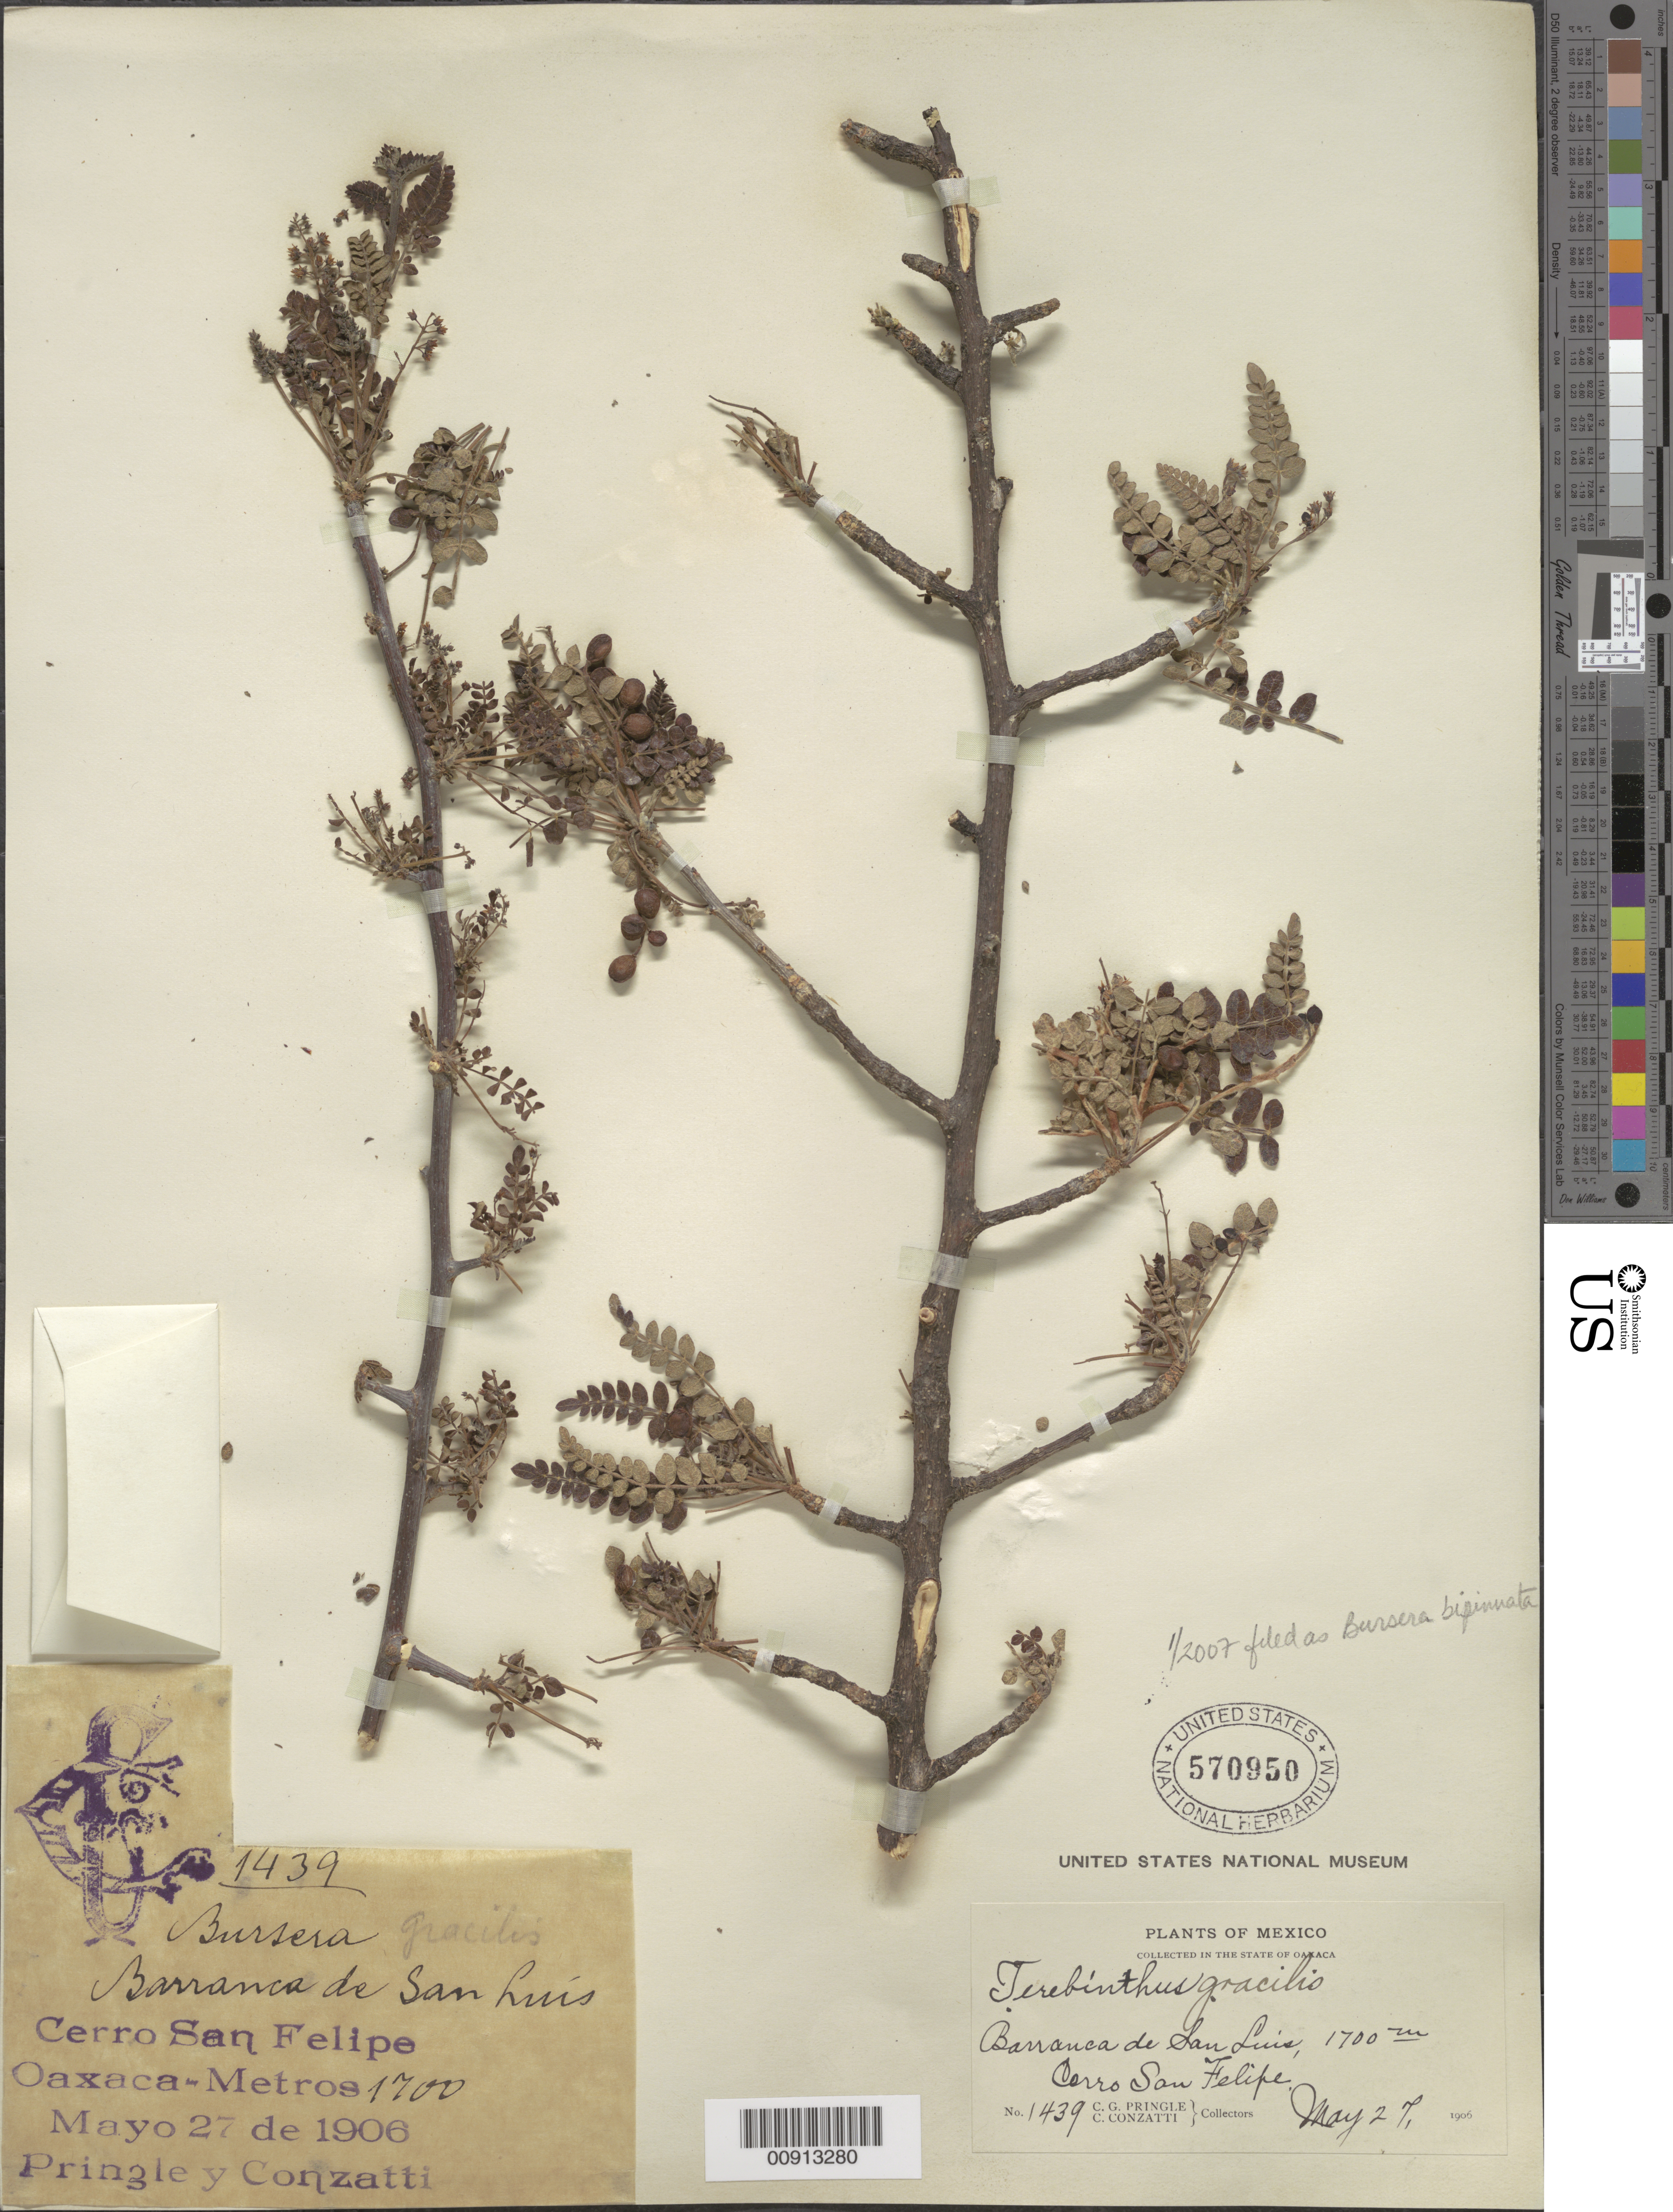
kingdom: Plantae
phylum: Tracheophyta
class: Magnoliopsida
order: Sapindales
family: Burseraceae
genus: Bursera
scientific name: Bursera bipinnata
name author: Engl.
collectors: C. G. Pringle & C. Conzatti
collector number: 1439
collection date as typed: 27 May 1906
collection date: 1906-05-27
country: Mexico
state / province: Oaxaca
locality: Barranca de San Luis, Cerro San Felipe, State Oaxaca.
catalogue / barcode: US 570950